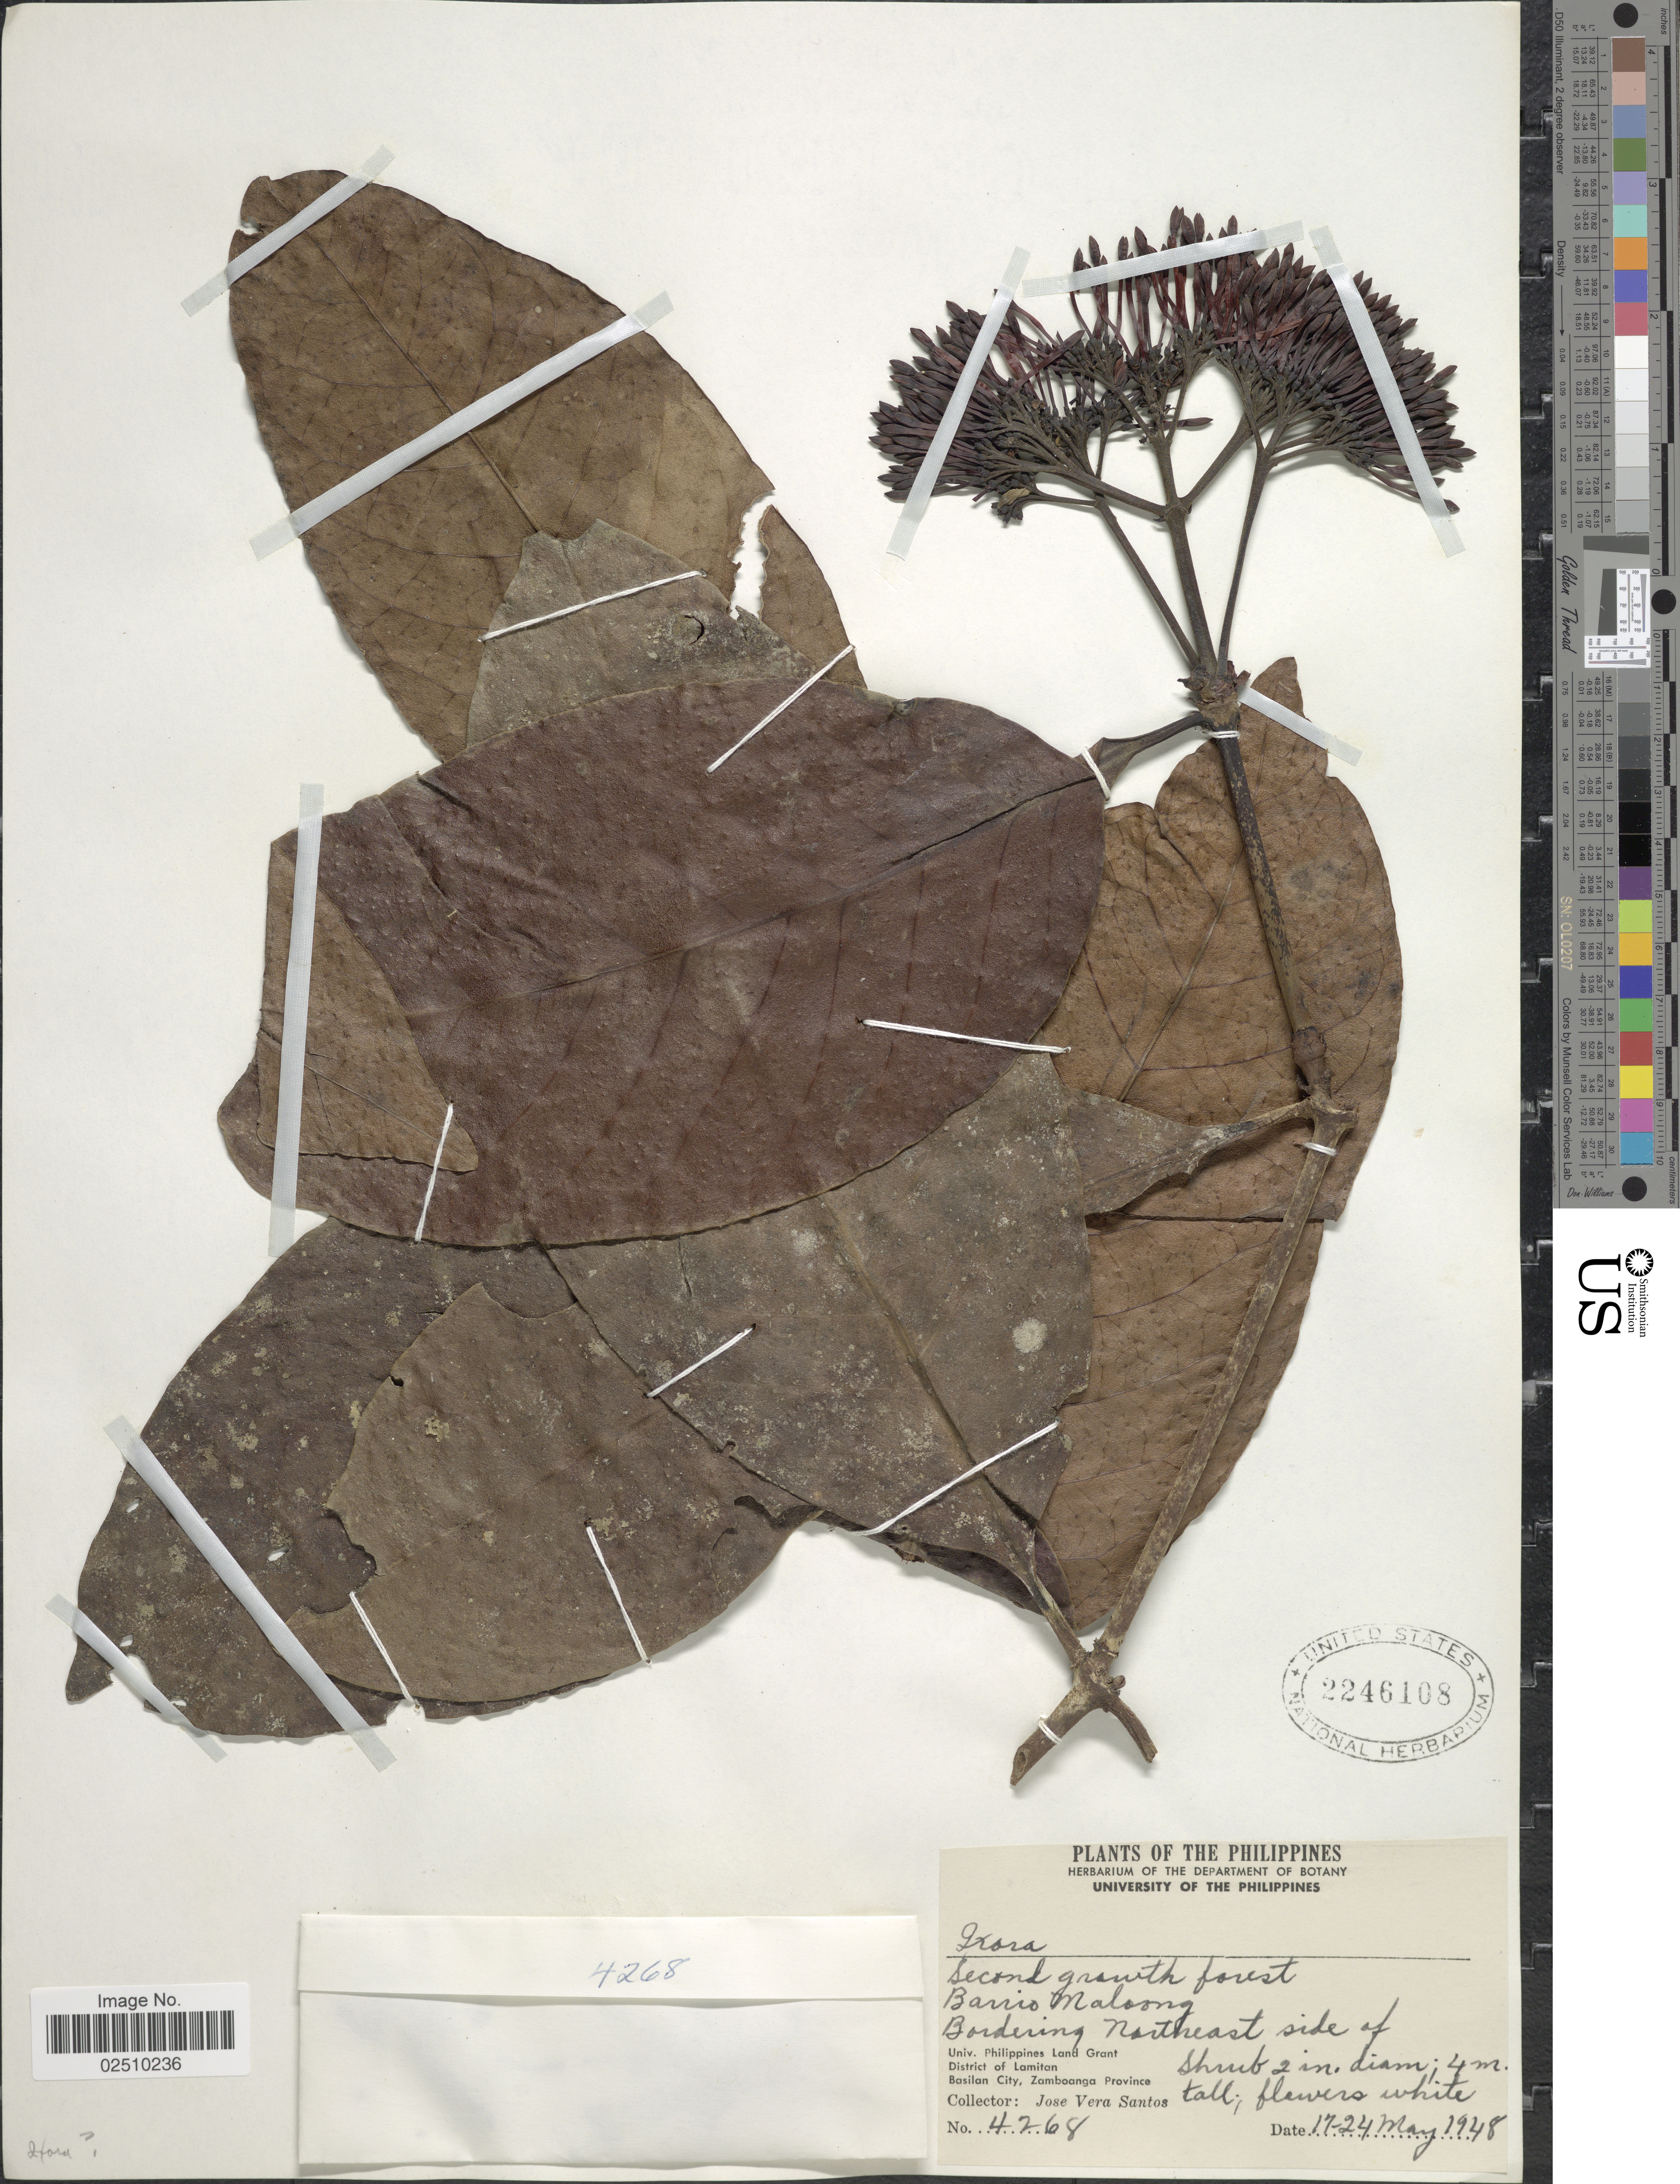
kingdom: Plantae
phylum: Tracheophyta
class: Magnoliopsida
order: Gentianales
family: Rubiaceae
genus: Ixora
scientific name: Ixora sp.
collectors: J. V. Santos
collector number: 4268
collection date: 1948-05-17/1948-05-24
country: Philippines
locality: Second growth forest, Barrio Maloong, Bordeirng Northeast side of Univ. Philippines Land Grand. District of Lamitan. Basilan City, Zamboanga Province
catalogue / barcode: US 2246108